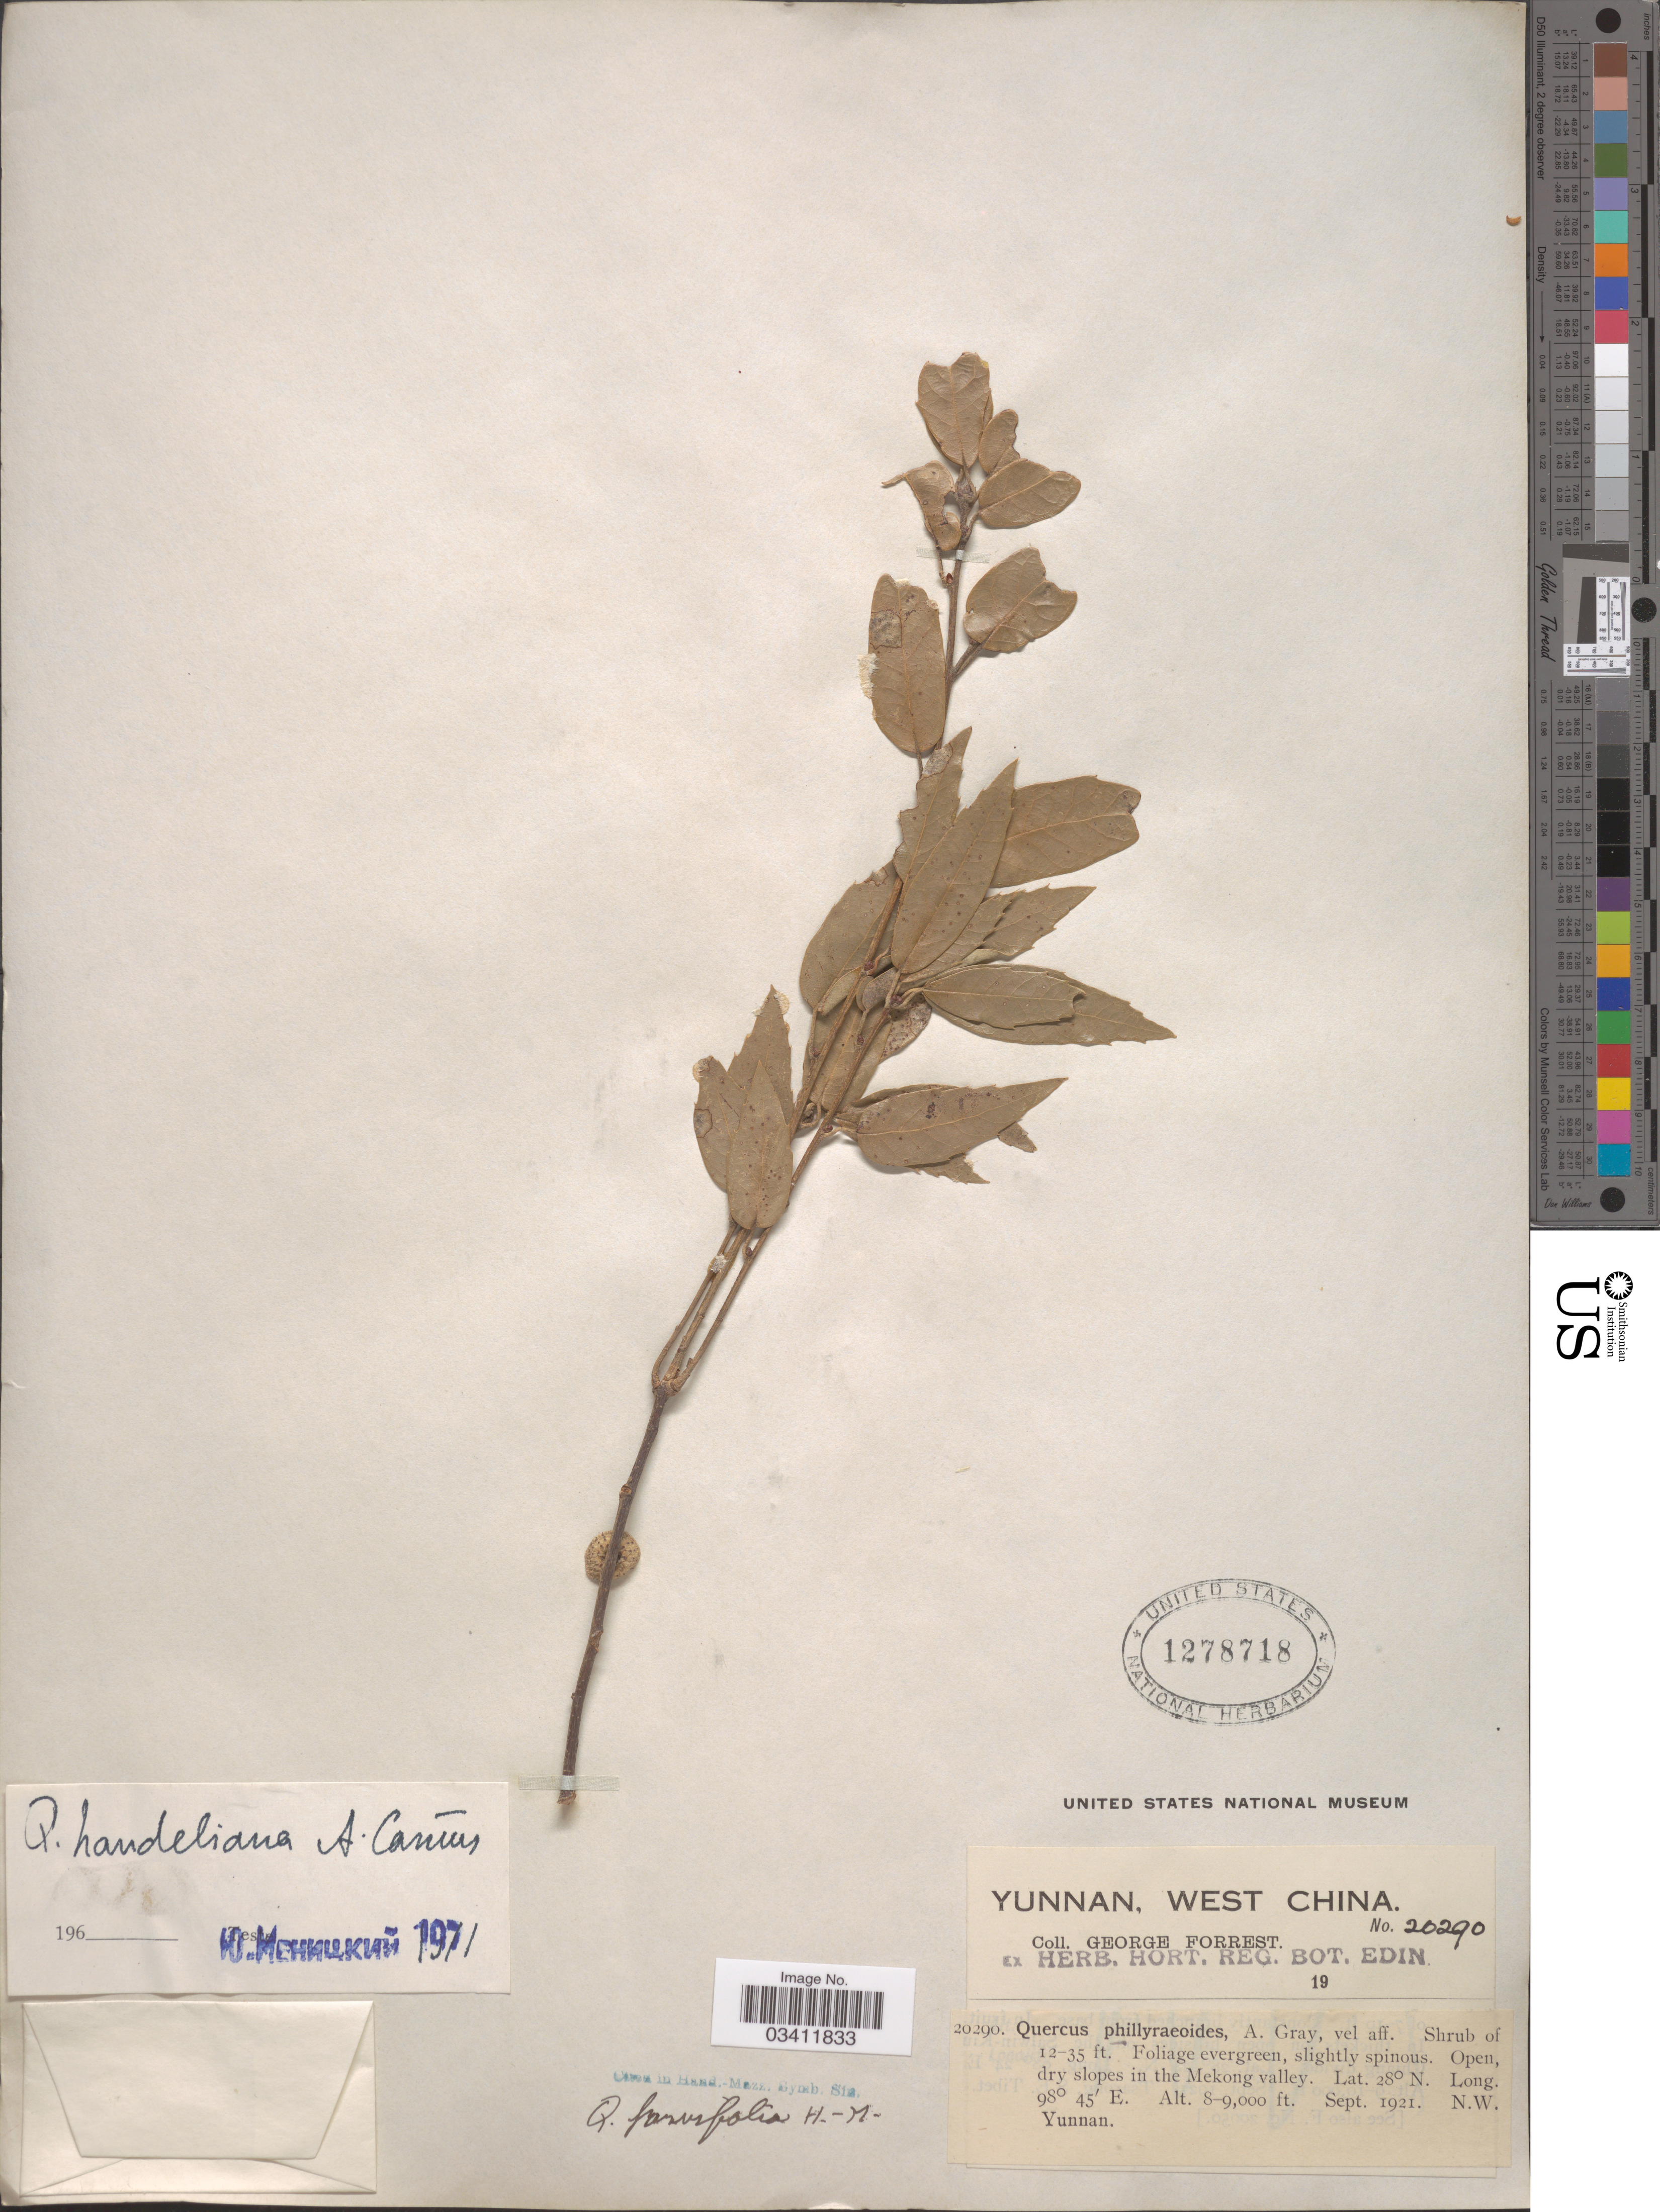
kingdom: Plantae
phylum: Tracheophyta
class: Magnoliopsida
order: Fagales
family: Fagaceae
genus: Quercus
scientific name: Quercus handeliana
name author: A. Camus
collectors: G. Forrest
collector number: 20290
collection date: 1921-09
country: China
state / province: Yunnan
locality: West China. In the Mekong valley. N.W. Yunnan.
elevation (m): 2438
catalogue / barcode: US 1278718